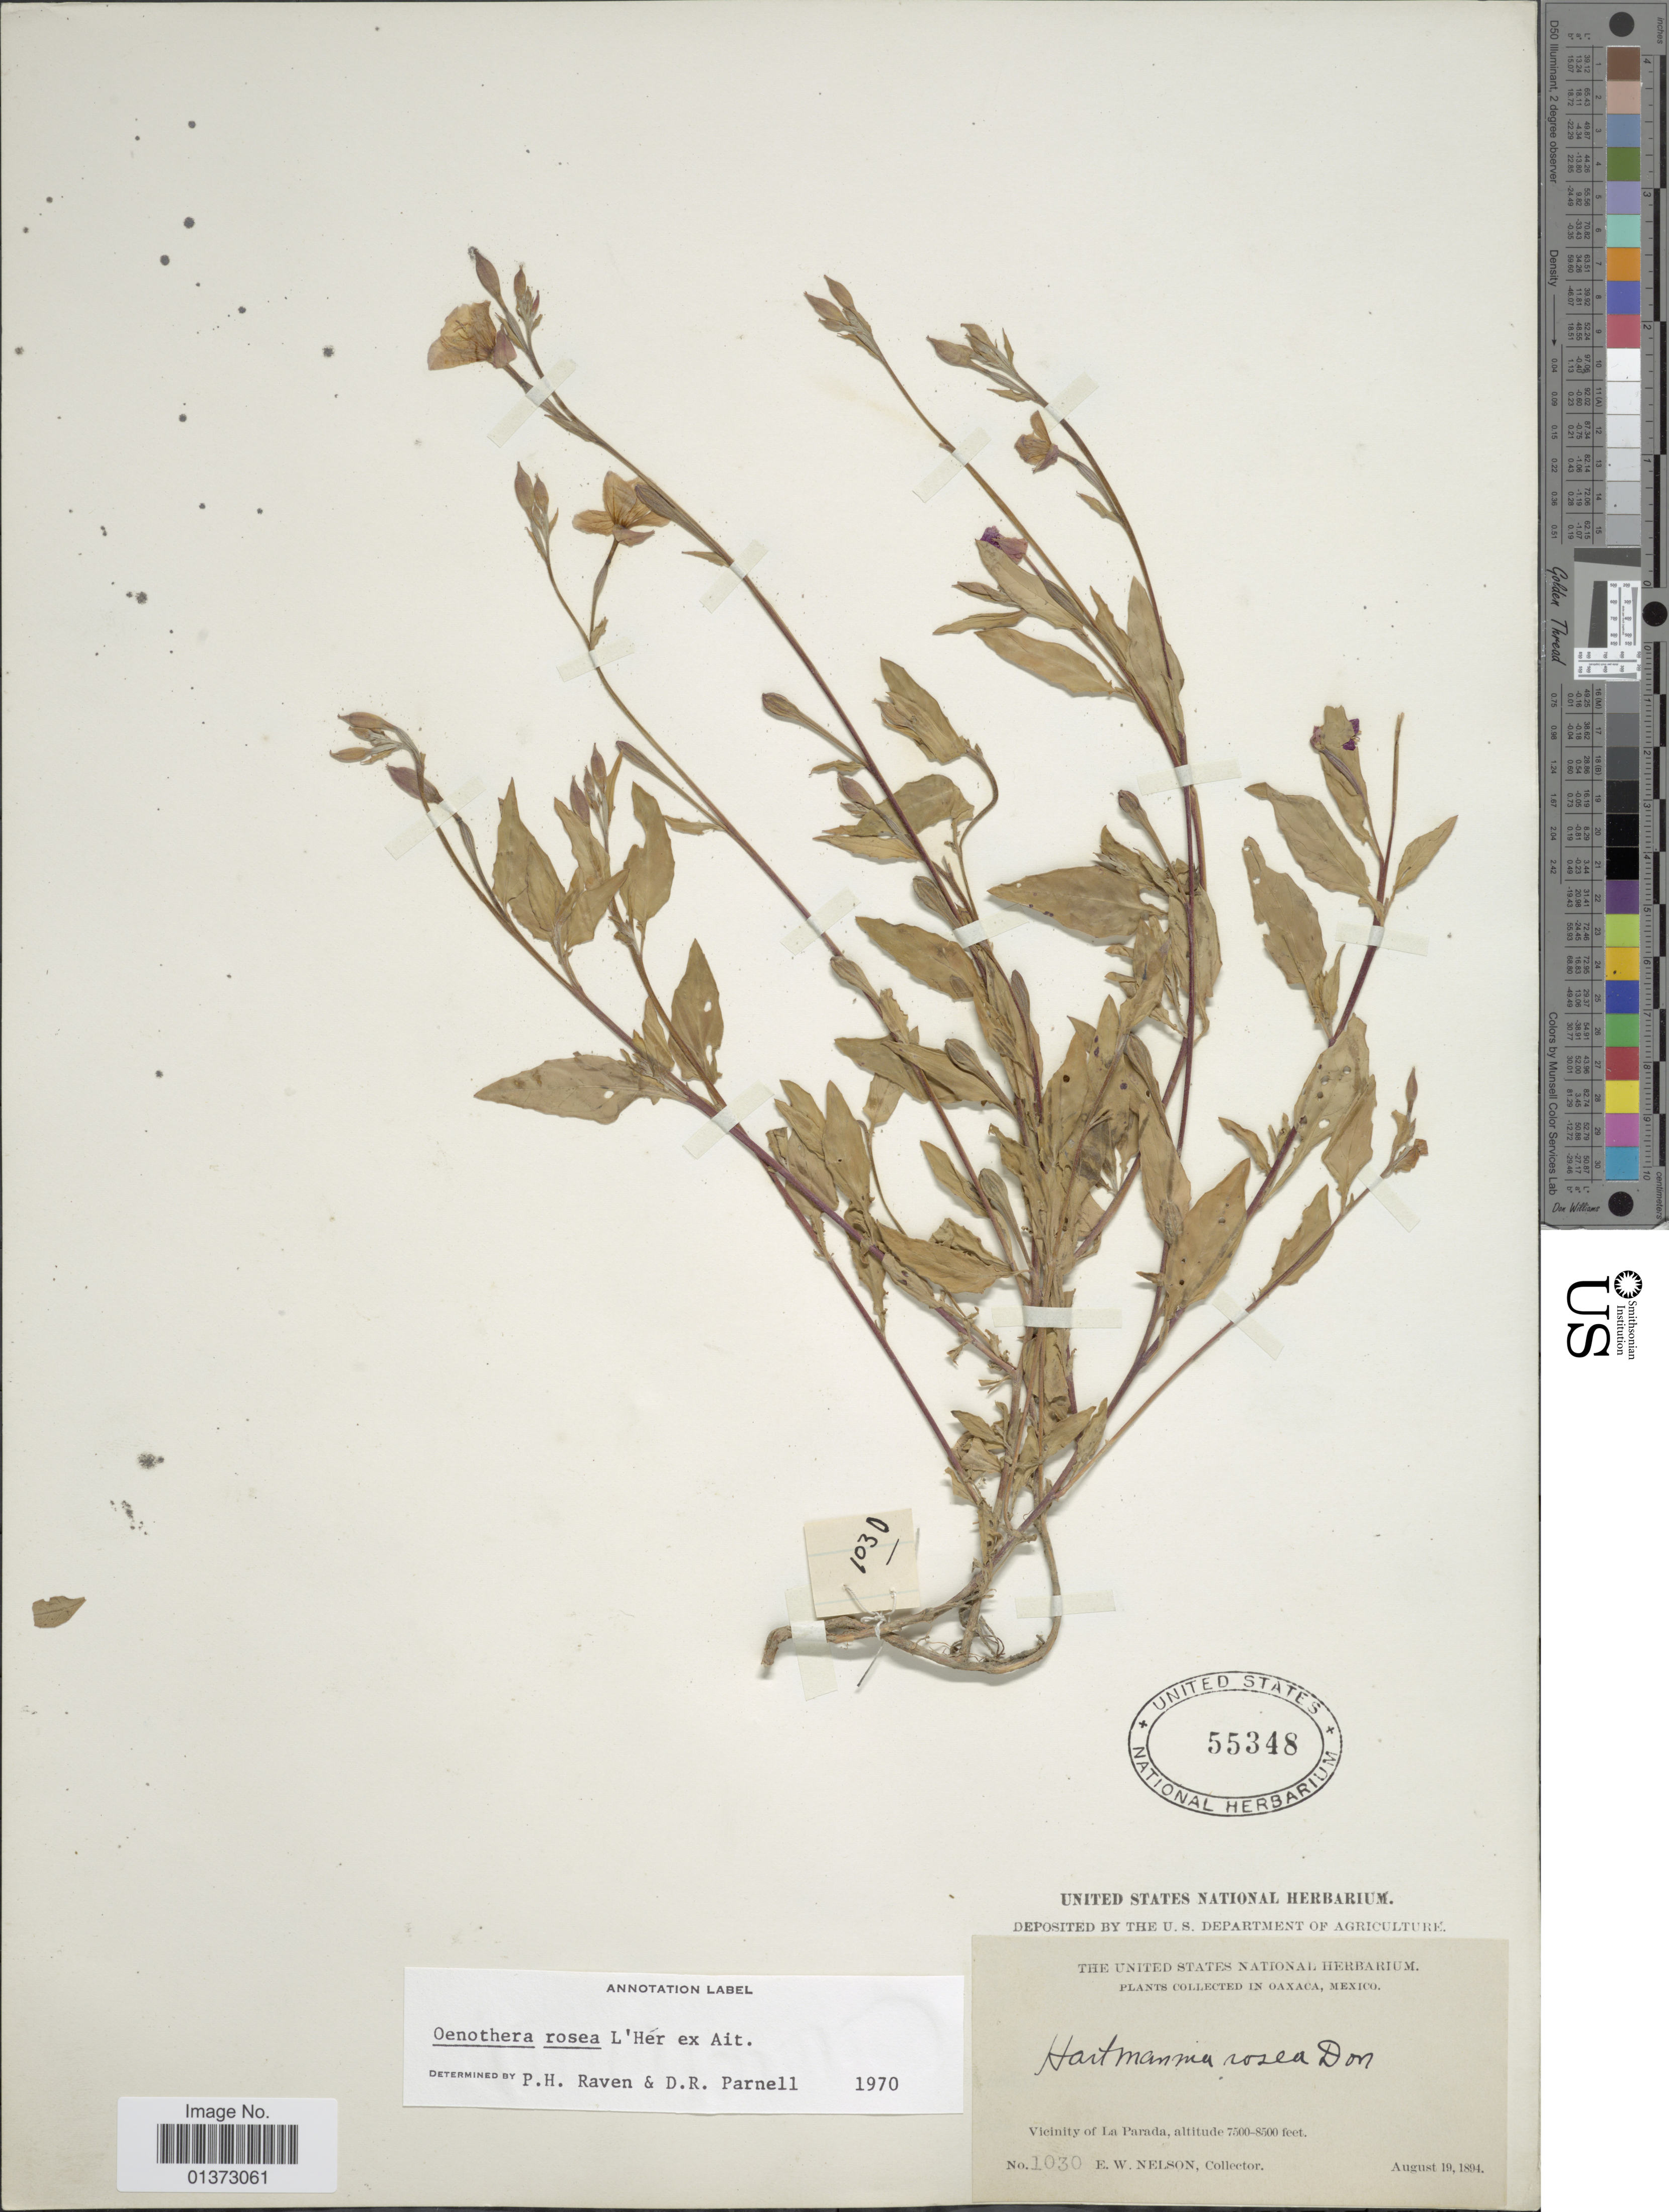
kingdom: Plantae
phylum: Tracheophyta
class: Magnoliopsida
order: Myrtales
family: Onagraceae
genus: Oenothera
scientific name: Oenothera rosea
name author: L'Hér. ex Aiton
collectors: E. W. Nelson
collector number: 1030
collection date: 1894-08-19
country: Mexico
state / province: Oaxaca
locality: Vicinity of La Parada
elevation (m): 2286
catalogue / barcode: US 55348